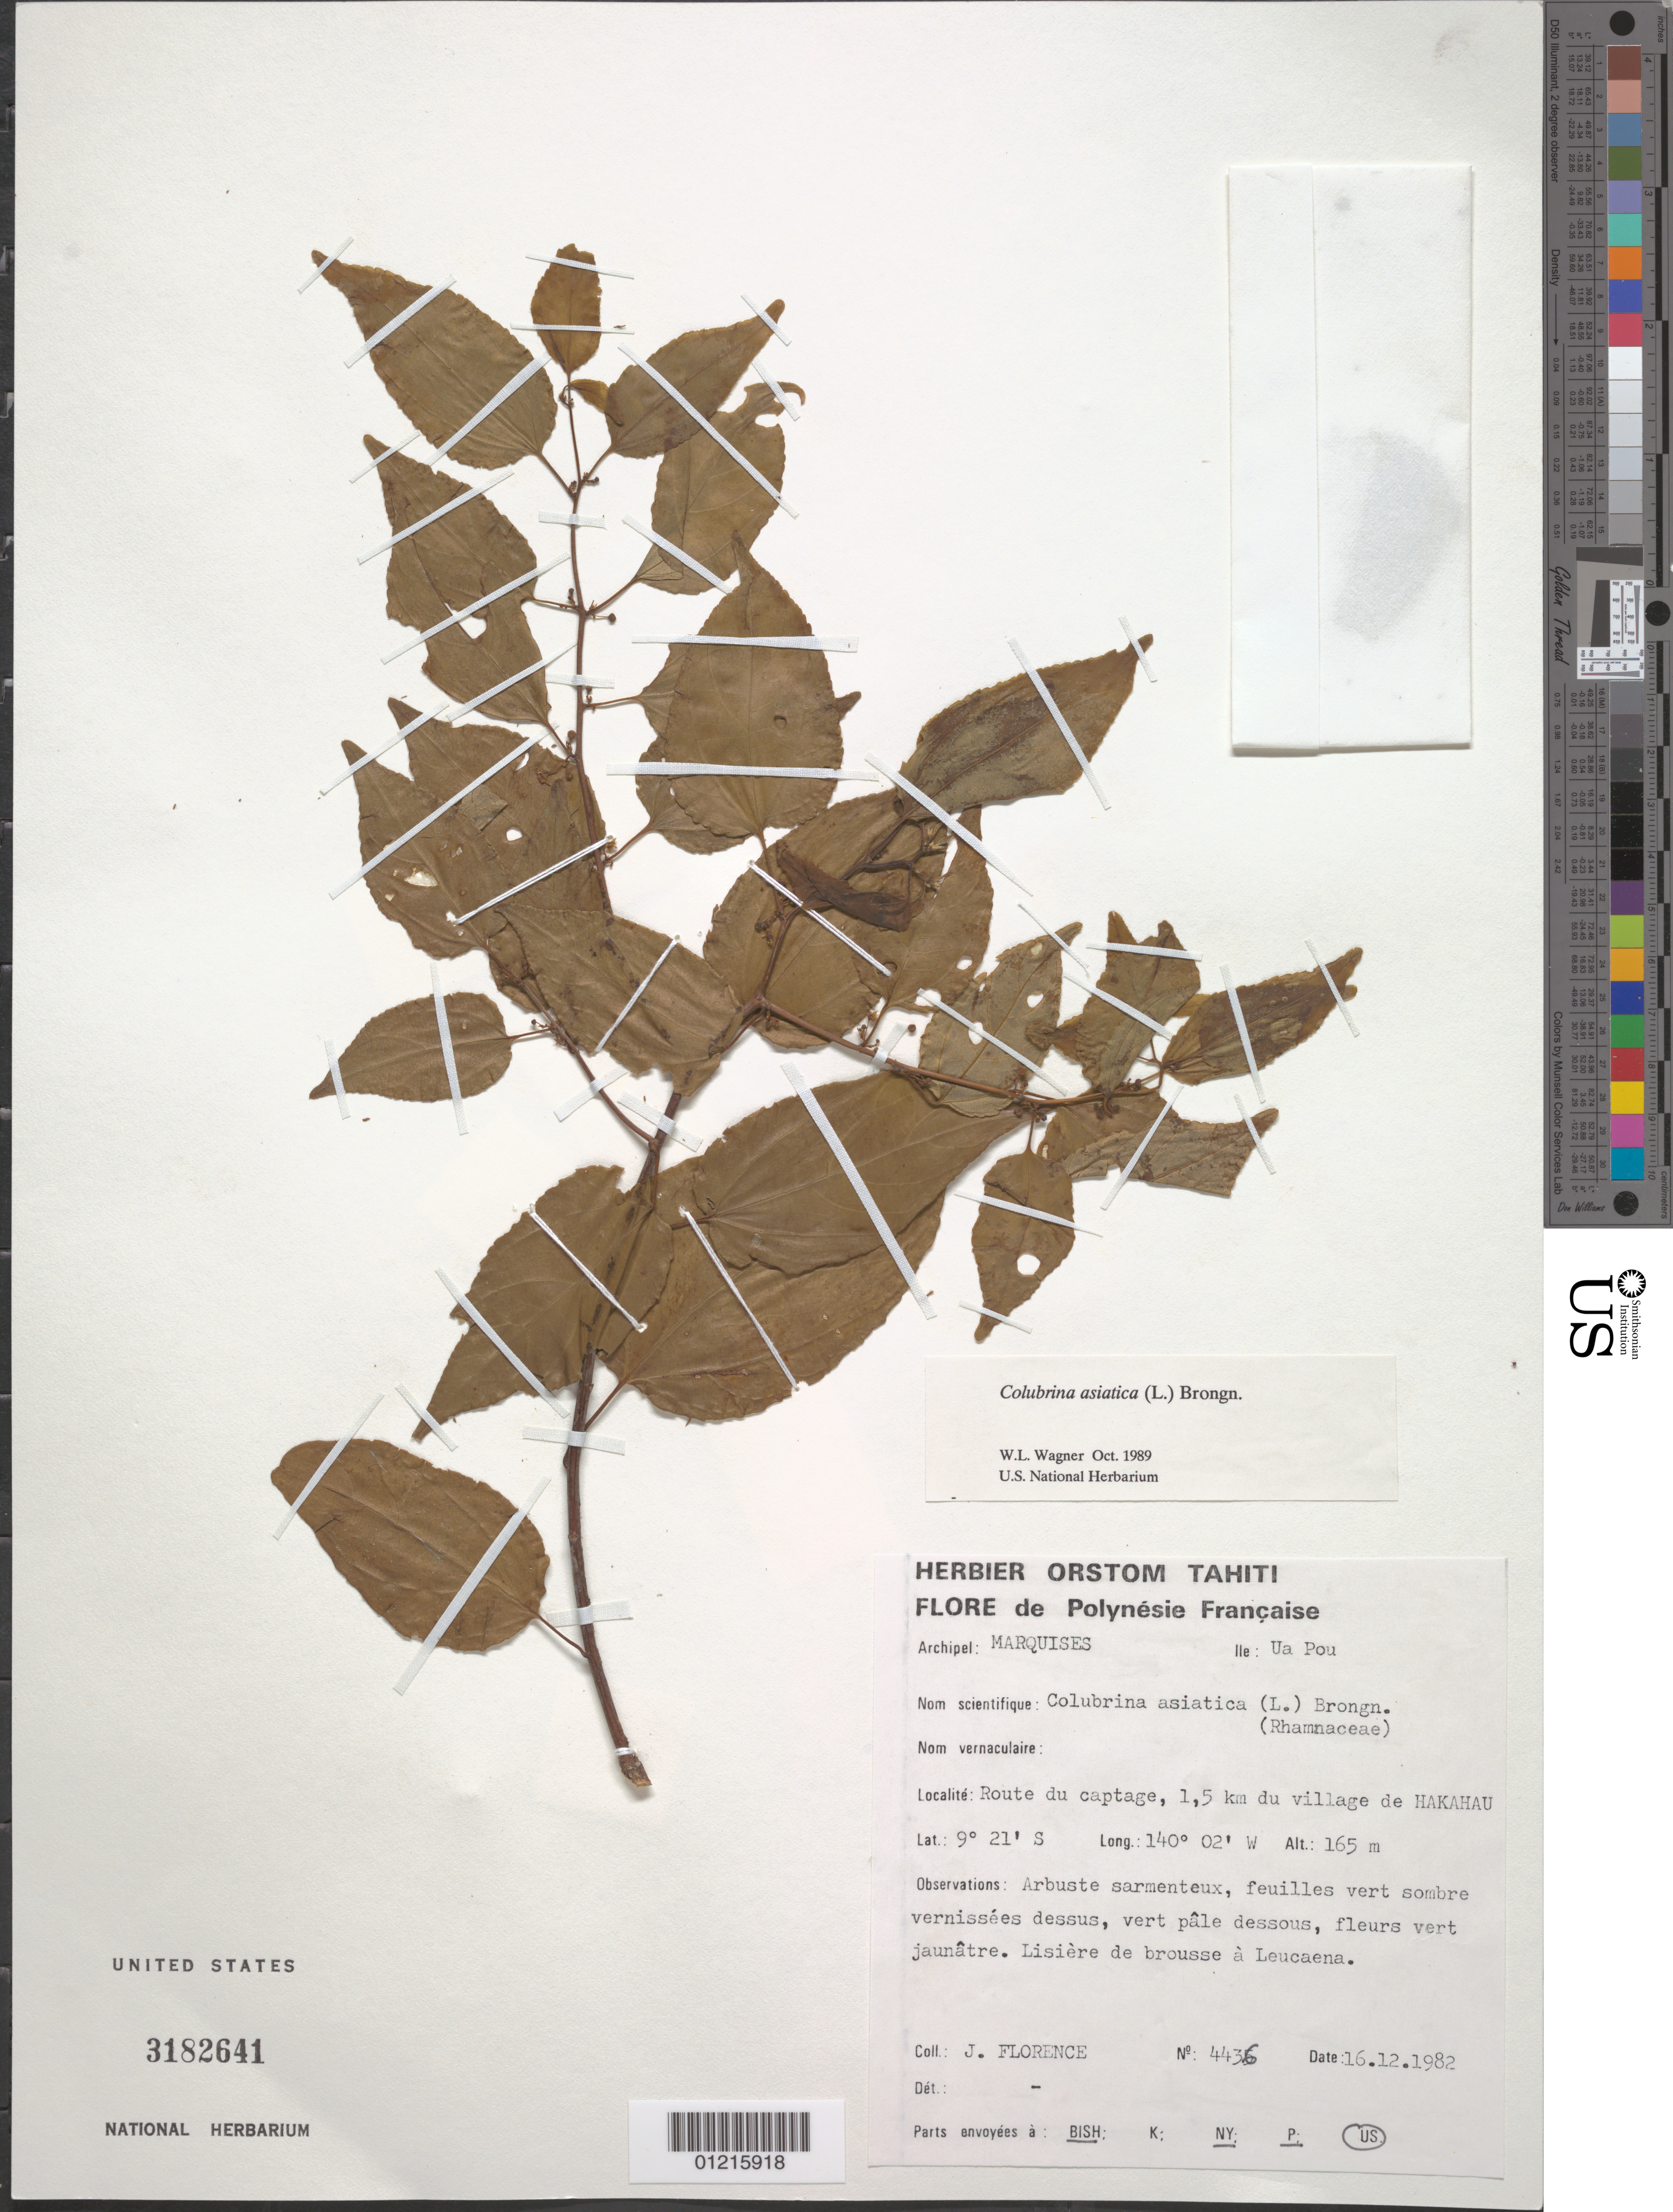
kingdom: Plantae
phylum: Tracheophyta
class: Magnoliopsida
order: Rosales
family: Rhamnaceae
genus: Colubrina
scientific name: Colubrina asiatica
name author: (L.) Brongn.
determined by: Wagner, W. L., (BOT), Smithsonian Institution - National Museum of Natural History (UNITED STATES)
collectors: J. Florence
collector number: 4436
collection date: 1982-12-16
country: French Polynesia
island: Ua Pou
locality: Route du captage, 1.5 km du village de Hakahau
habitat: Lisière de brousse à Leucaena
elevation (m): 165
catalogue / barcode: US 3182641